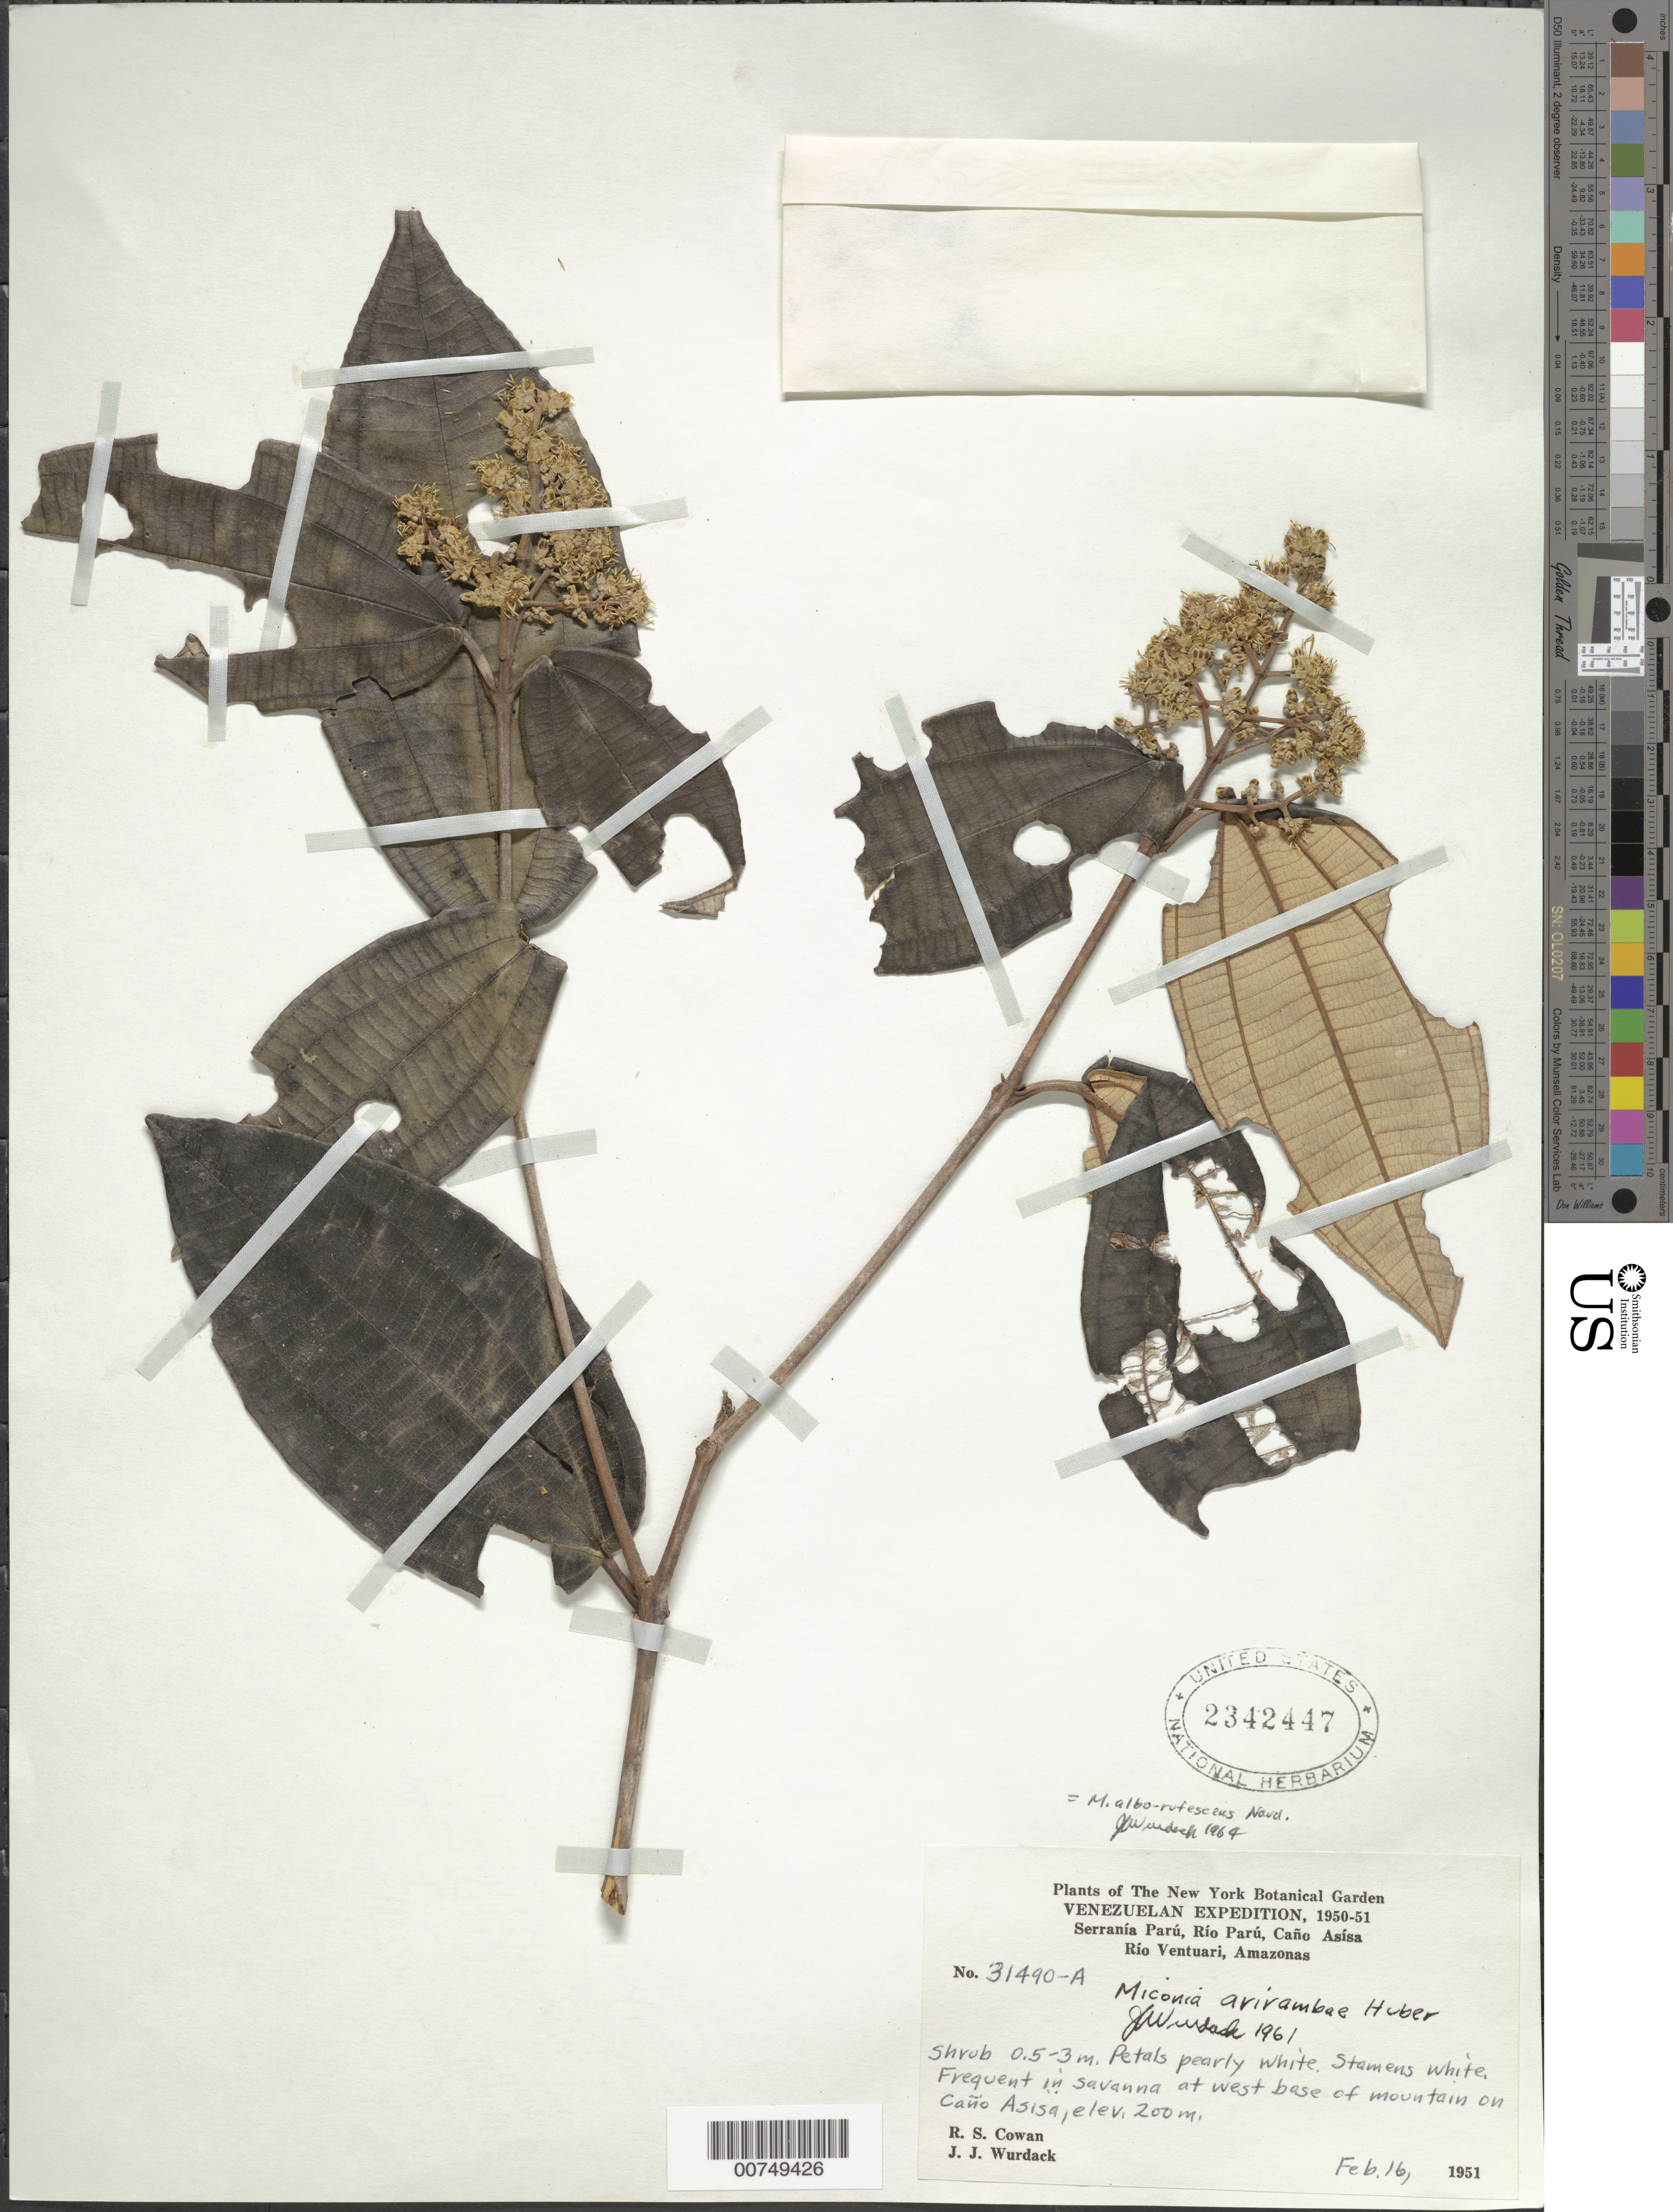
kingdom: Plantae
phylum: Tracheophyta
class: Magnoliopsida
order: Myrtales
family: Melastomataceae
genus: Miconia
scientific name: Miconia alborufescens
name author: Naudin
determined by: Wurdack, John J., (US), US (UNITED STATES)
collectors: R. S. Cowan & J. J. Wurdack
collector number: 31490 A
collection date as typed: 16-Feb-51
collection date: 1951-02-16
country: Venezuela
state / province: Amazonas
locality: Caño Asisa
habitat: Savanna at west base of mountain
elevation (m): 200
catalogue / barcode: US 2342447